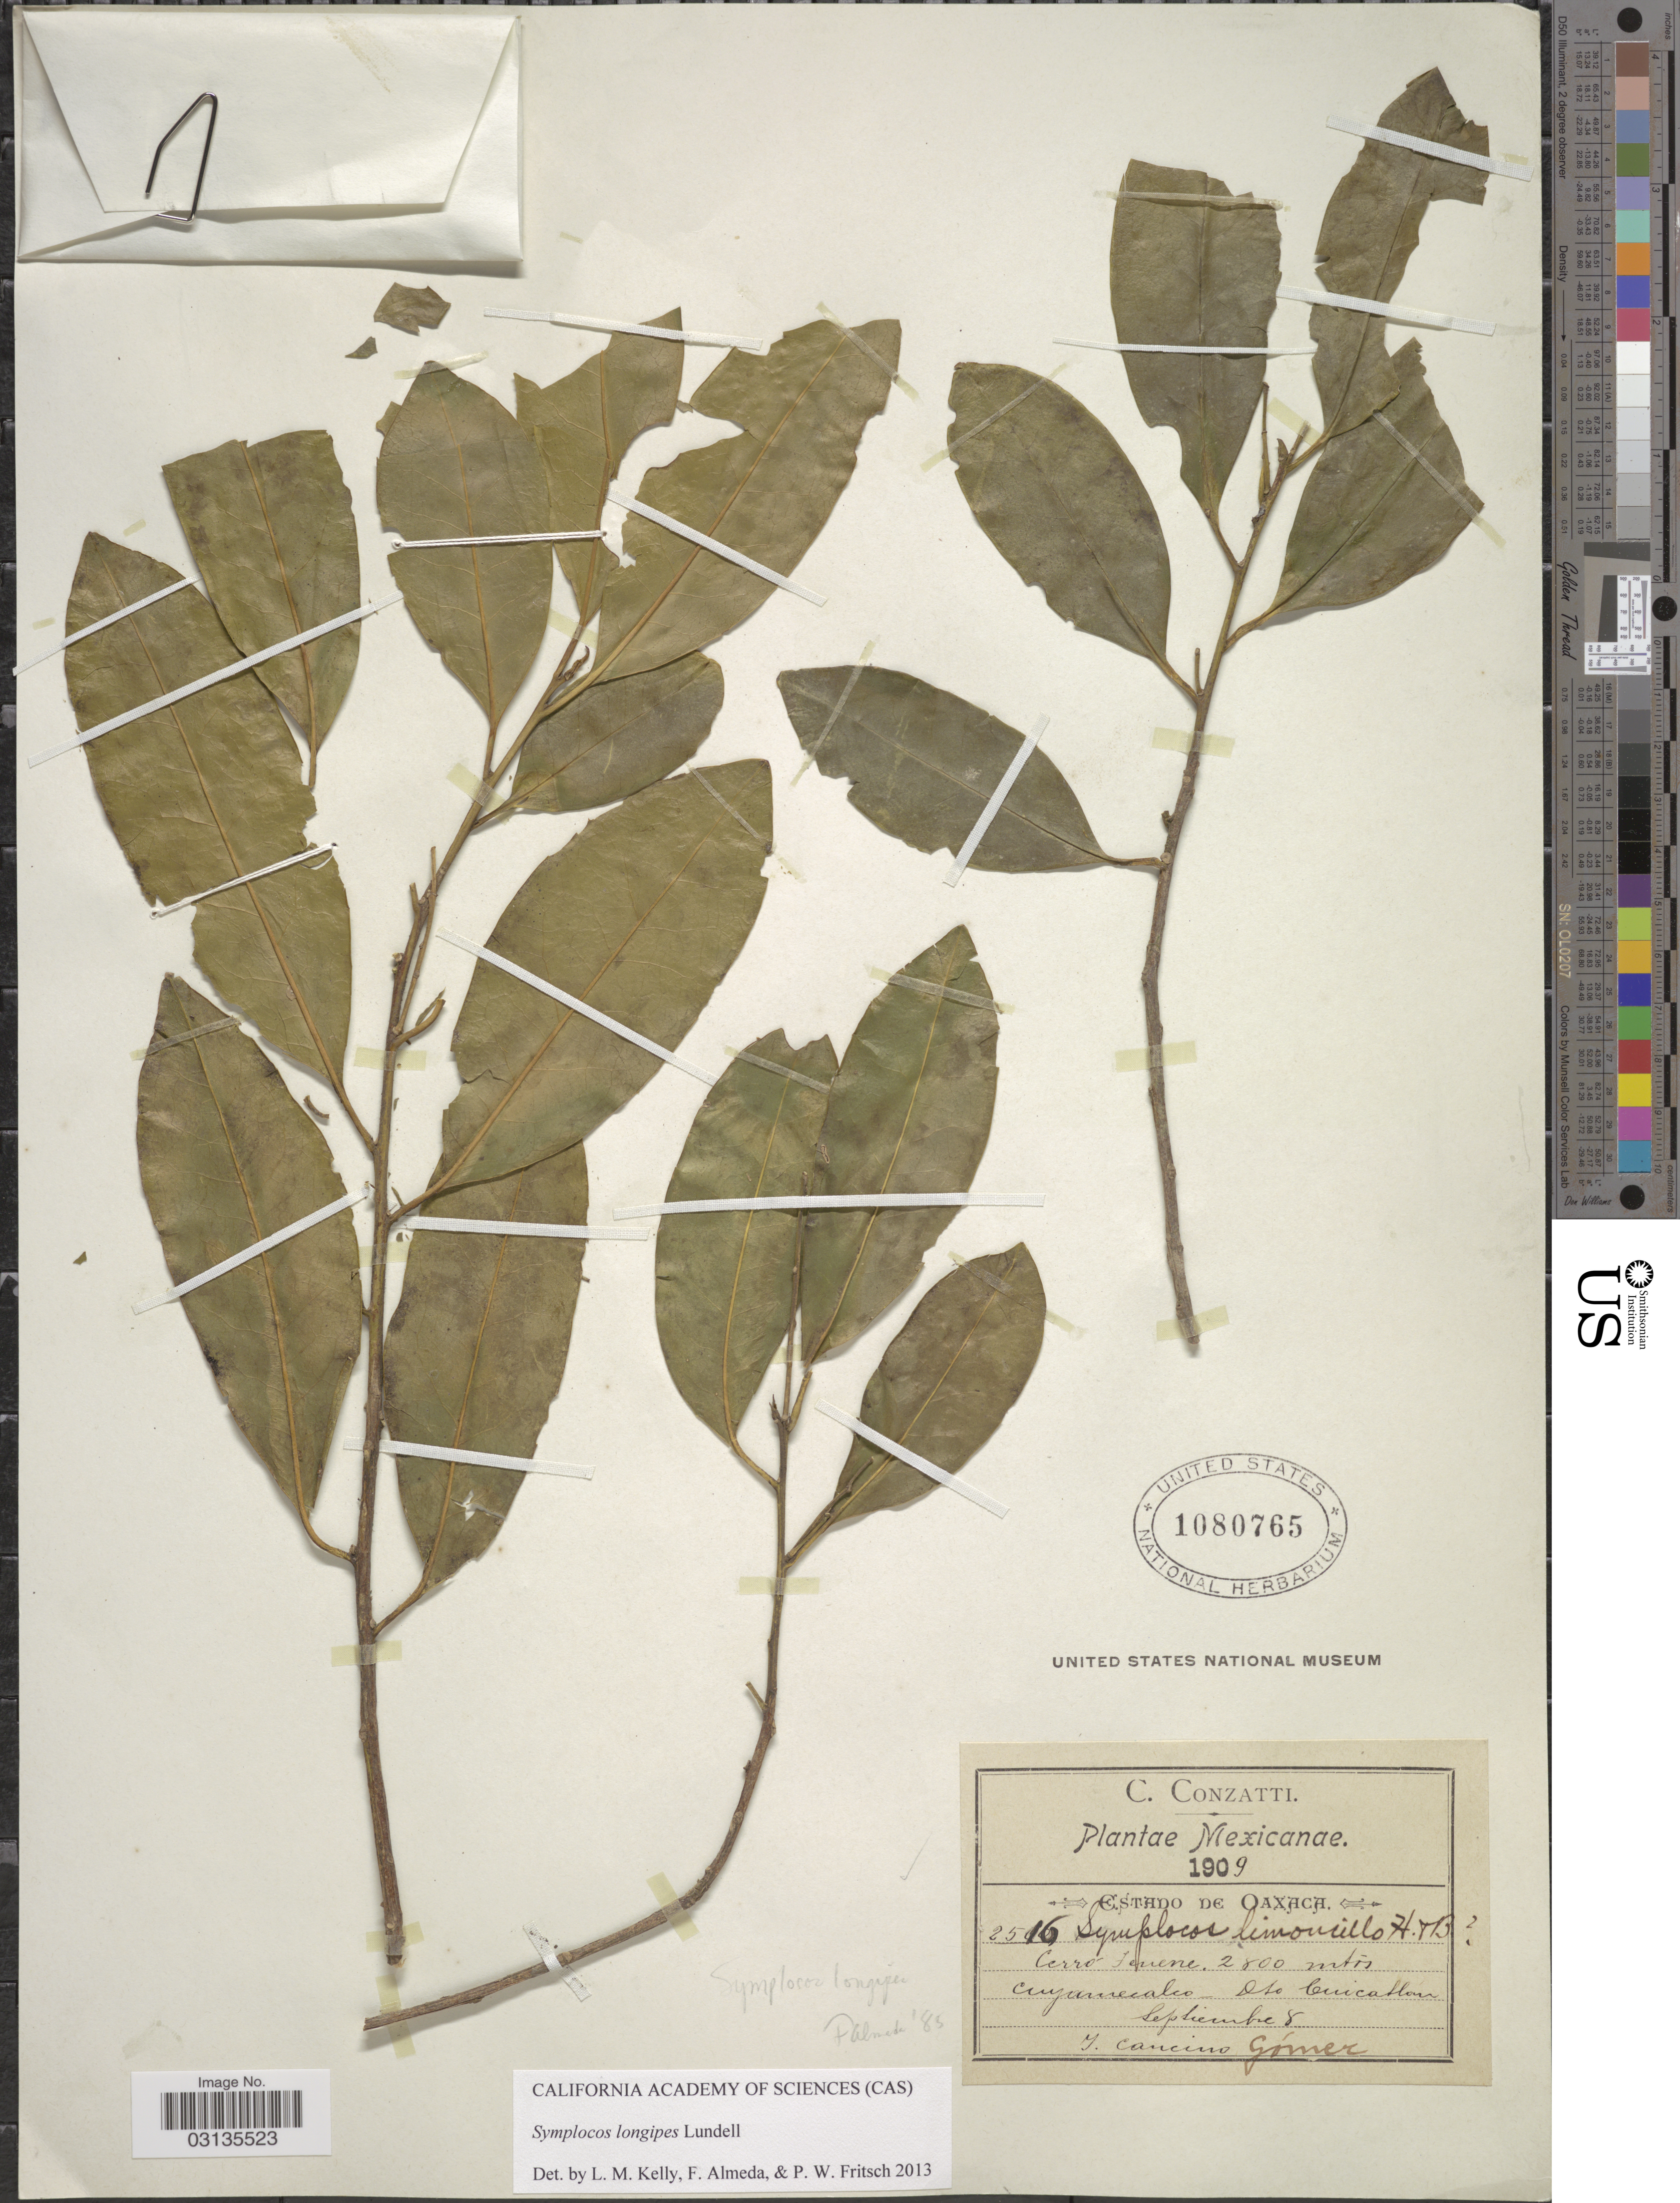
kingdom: Plantae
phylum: Tracheophyta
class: Magnoliopsida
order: Ericales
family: Symplocaceae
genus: Symplocos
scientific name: Symplocos longipes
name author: Lundell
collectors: C. Conzatti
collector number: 2516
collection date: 1909-09-08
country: Mexico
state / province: Oaxaca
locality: Cerro Tenene. Cuyamecalco. Dto. Cuicatlán.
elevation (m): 2800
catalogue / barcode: US 1080765